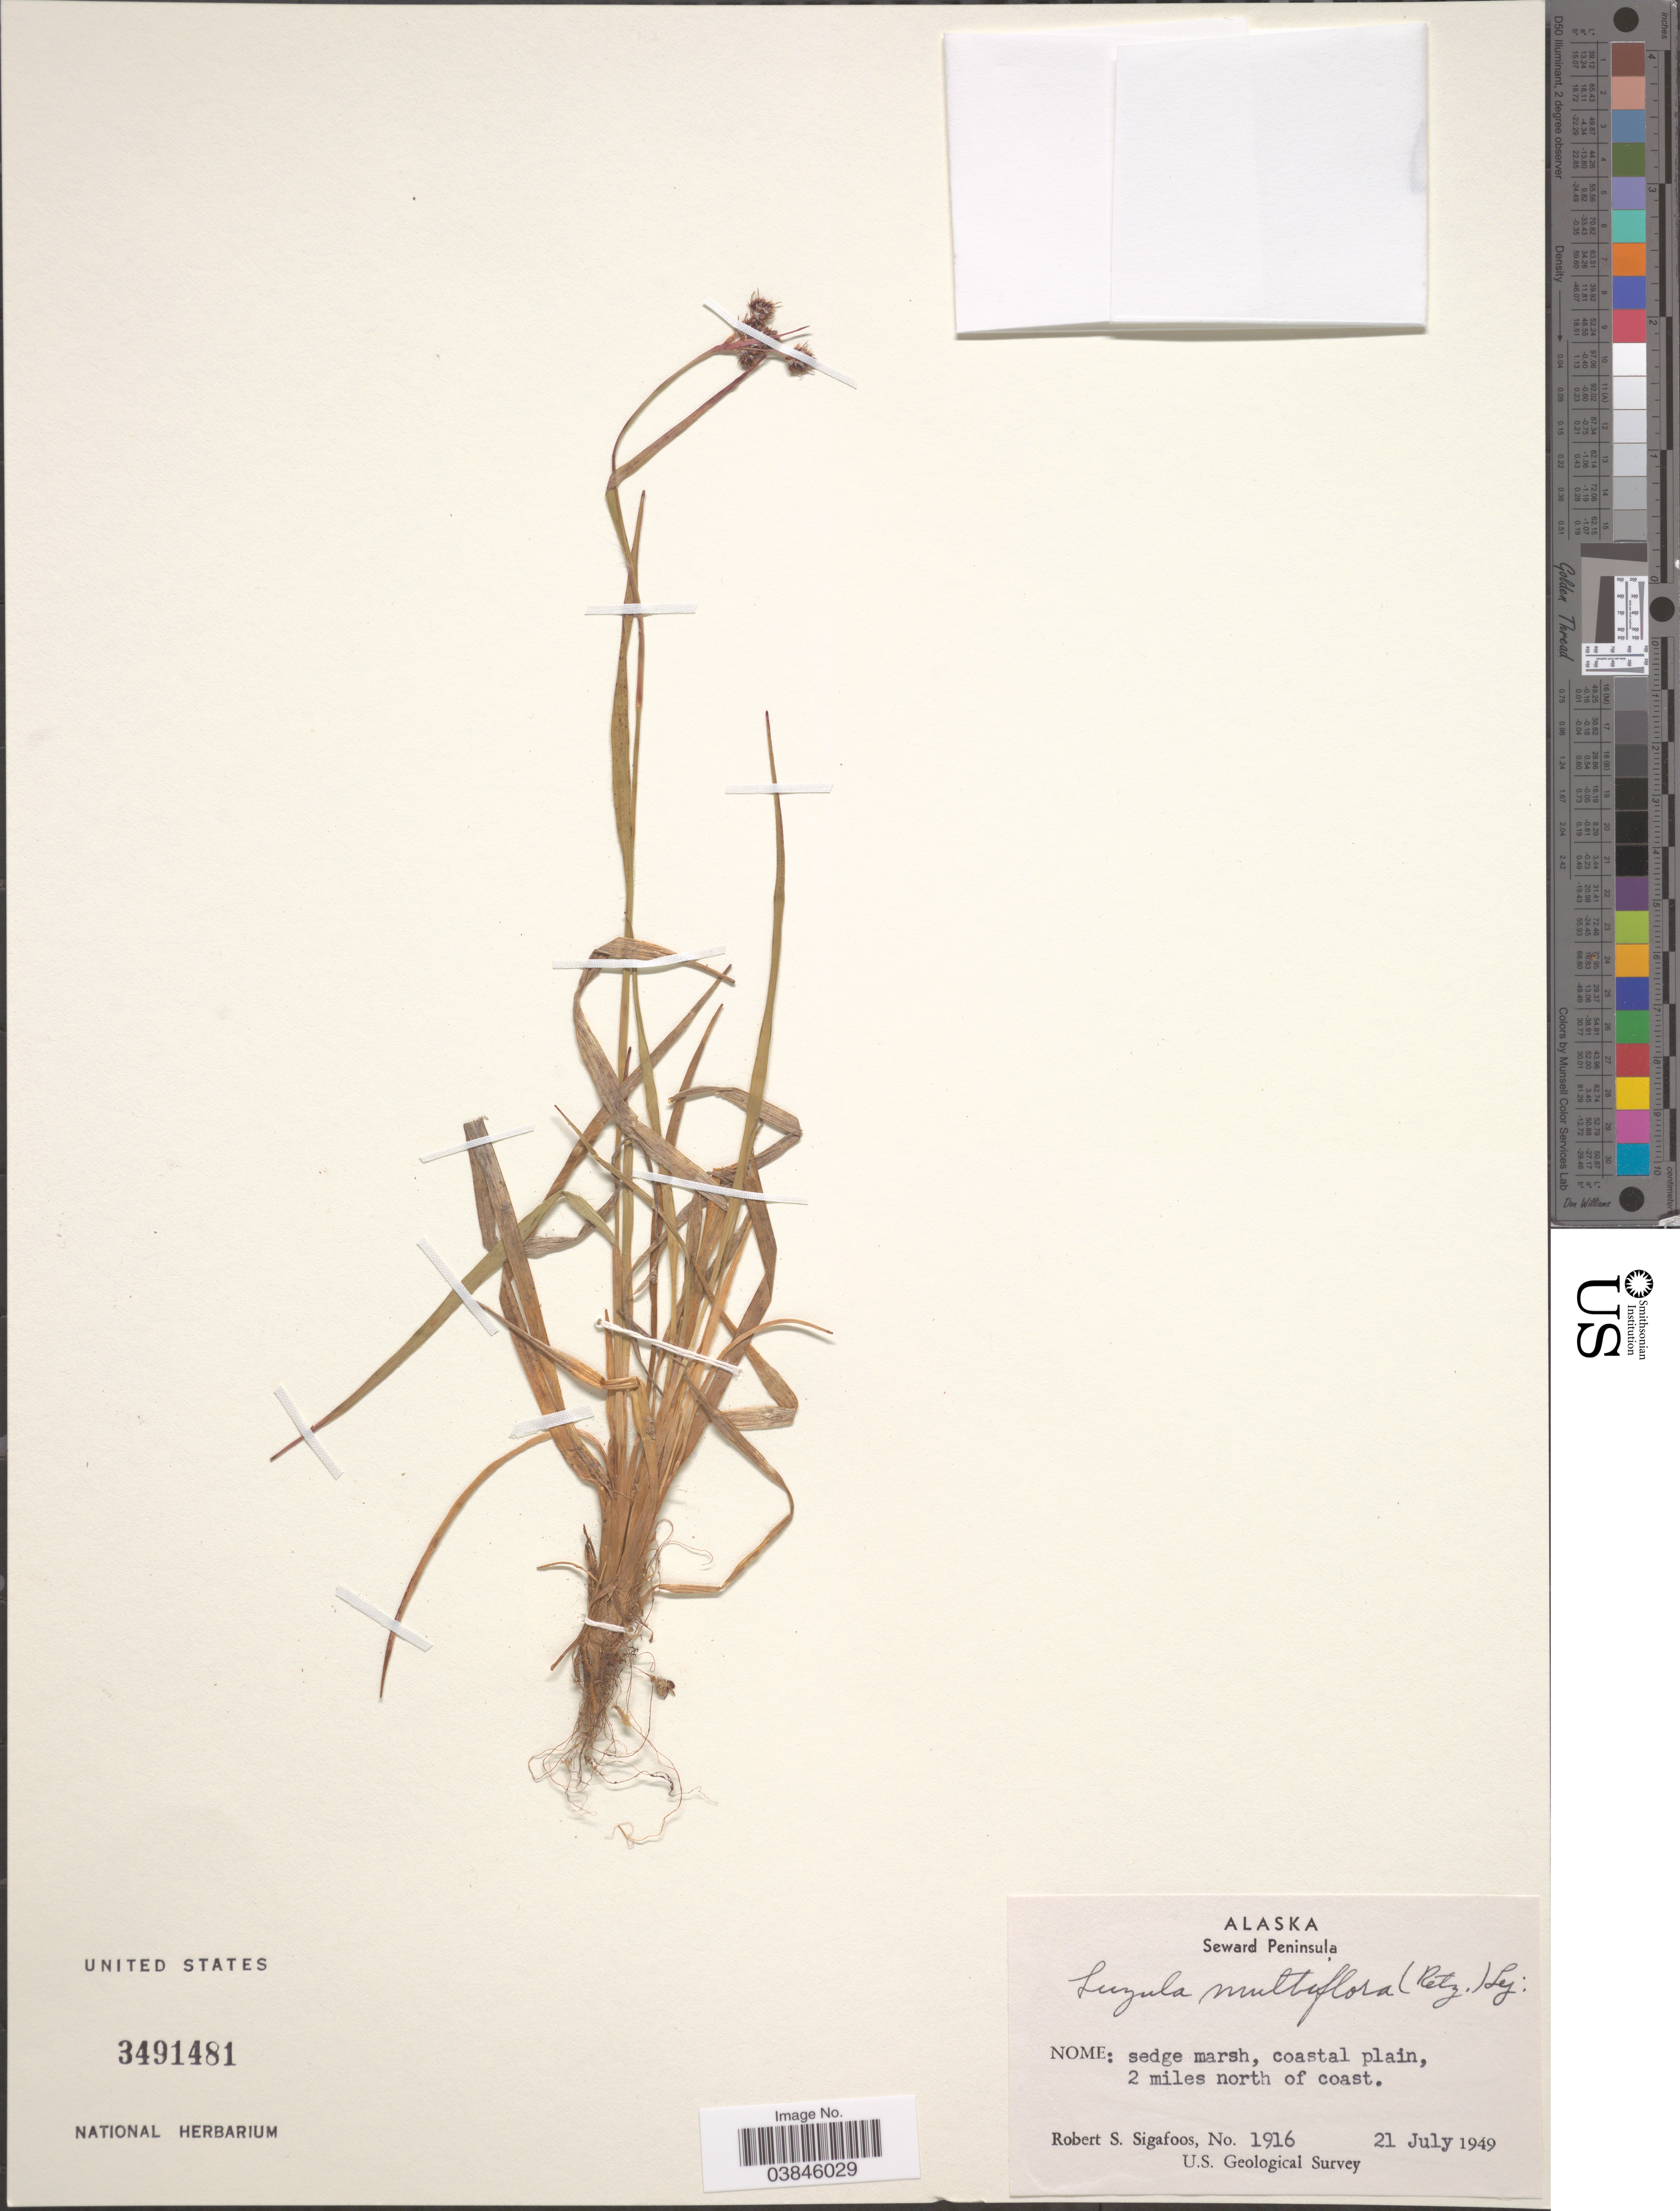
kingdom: Plantae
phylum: Tracheophyta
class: Liliopsida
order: Poales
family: Juncaceae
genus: Luzula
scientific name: Luzula multiflora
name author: (Ehrh.) Lej.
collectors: R. Sigafoos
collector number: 1916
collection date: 1949-07-21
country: United States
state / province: Alaska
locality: Seward Peninsula. Nome: sedge marsh, coastal plain, 2 miles north of coast.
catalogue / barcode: US 3491481